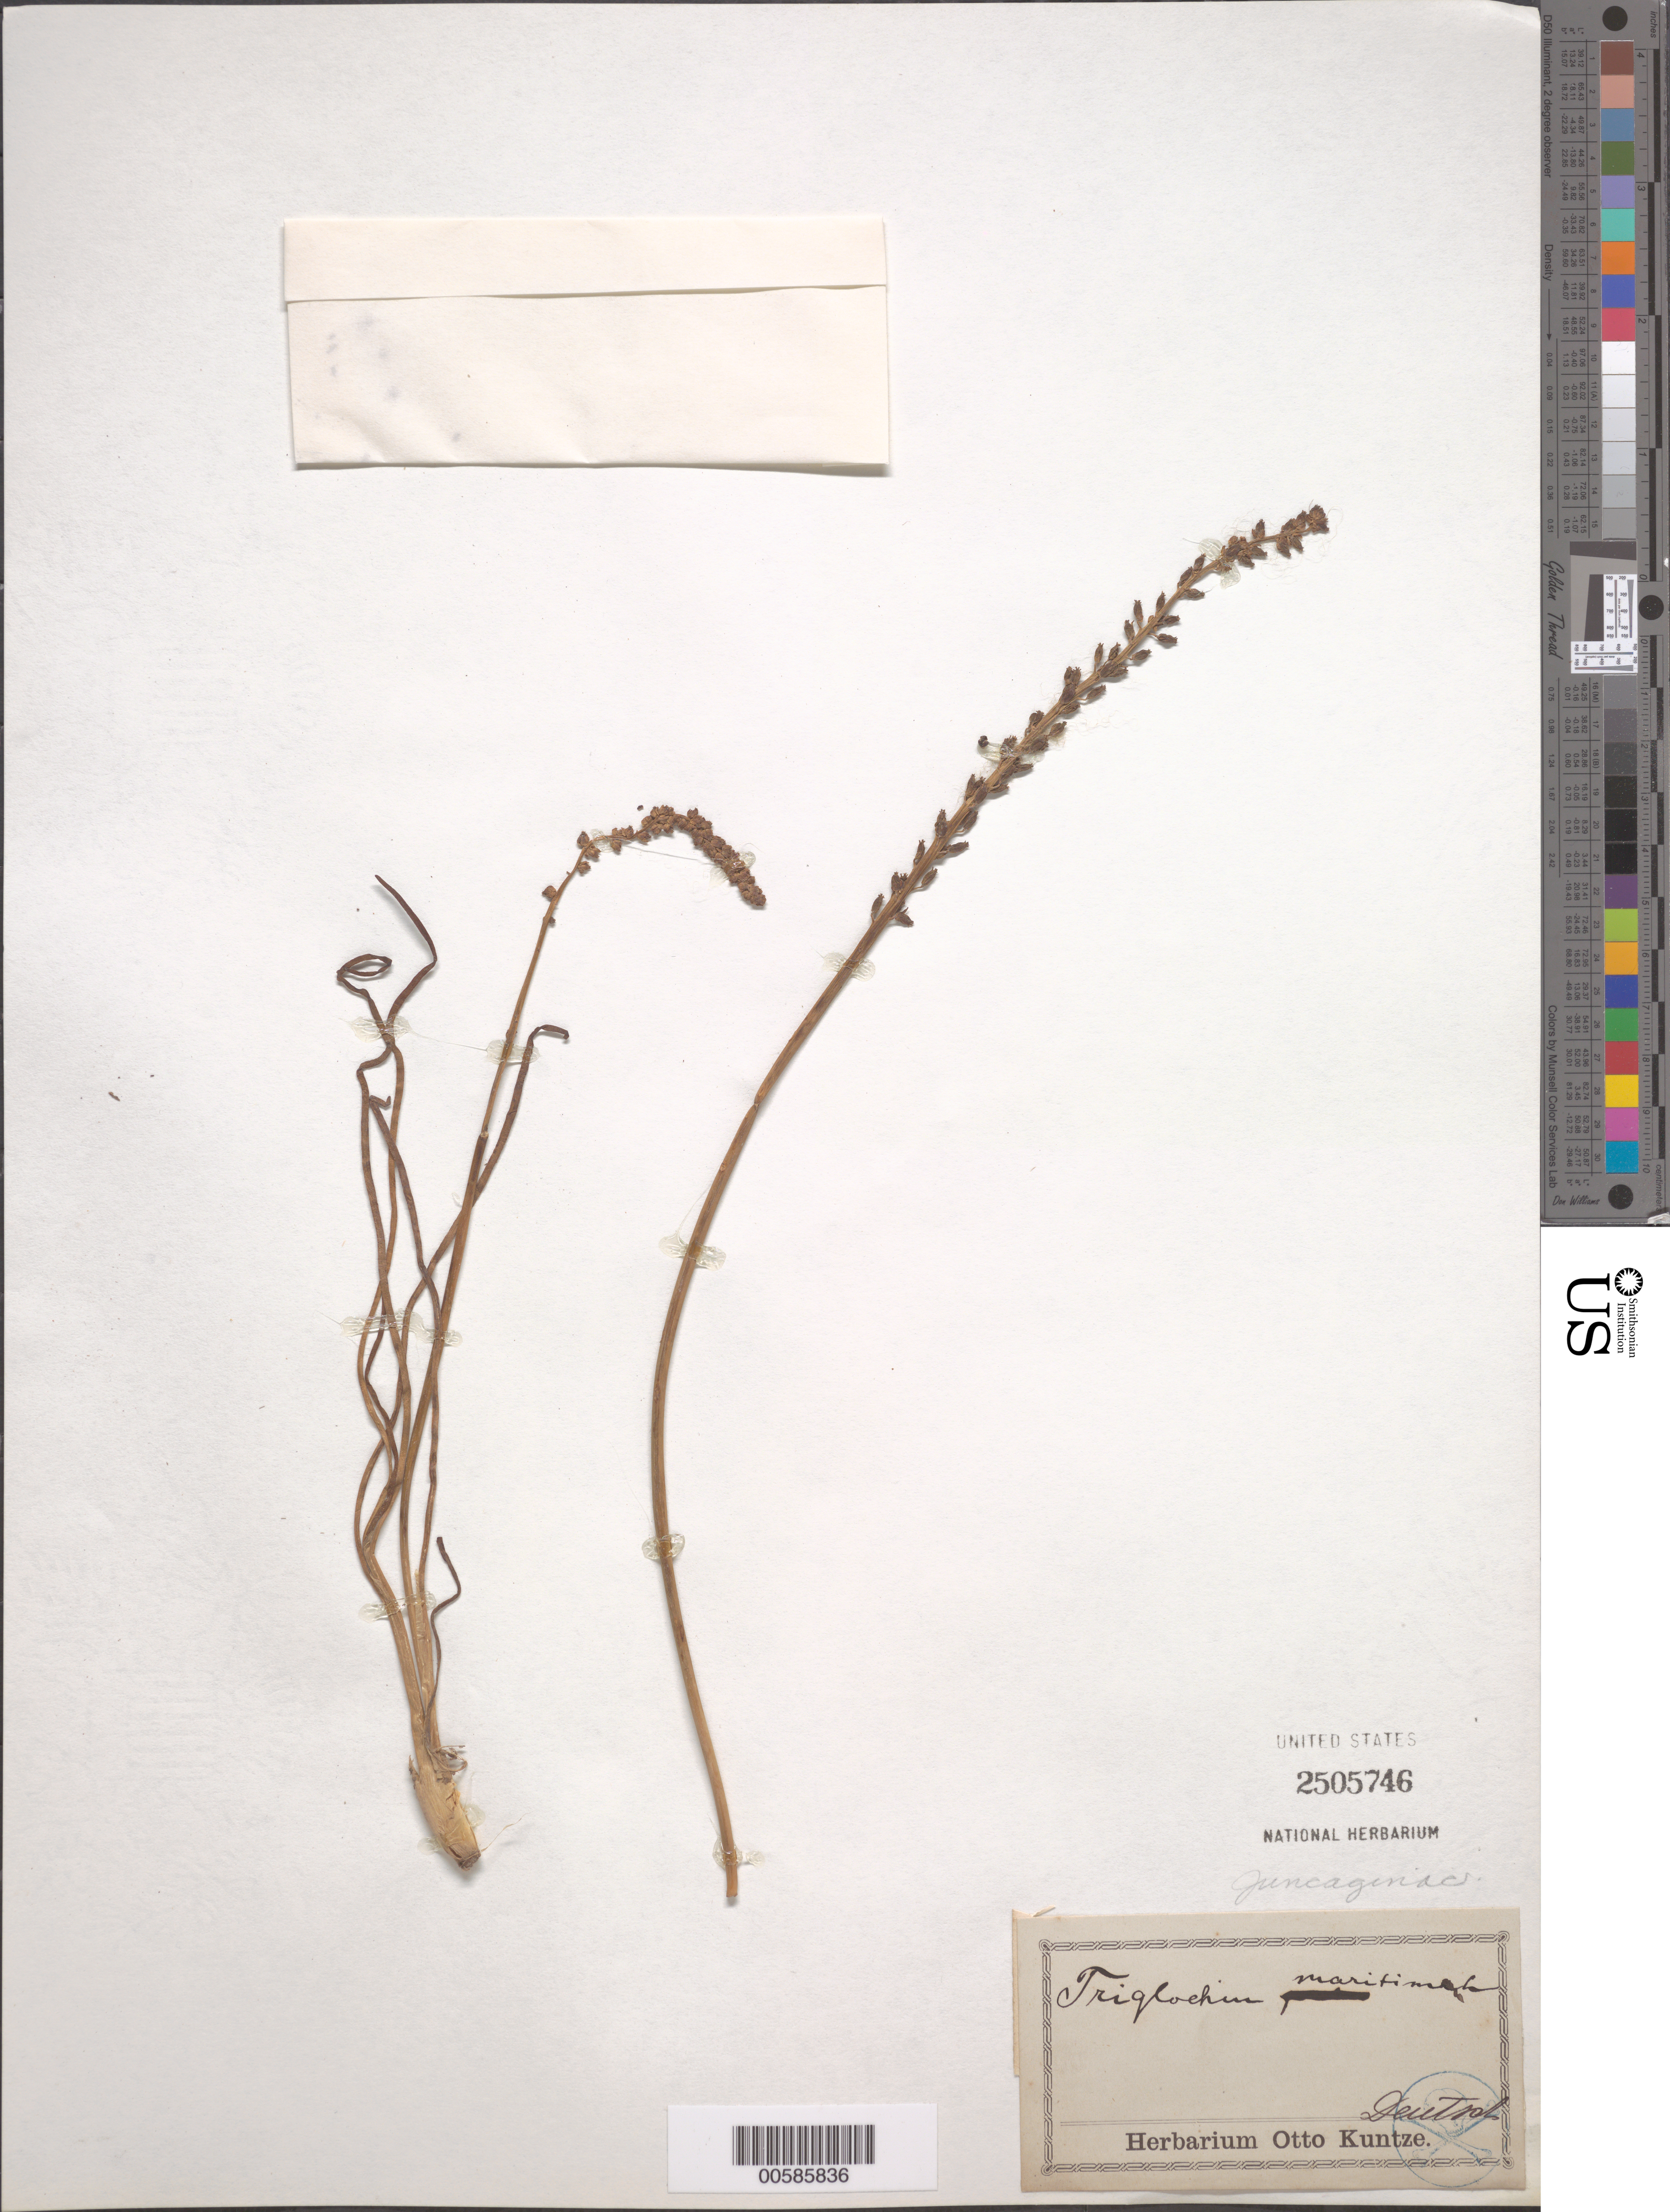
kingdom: Plantae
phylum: Tracheophyta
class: Liliopsida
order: Alismatales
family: Juncaginaceae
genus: Triglochin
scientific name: Triglochin maritima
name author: L.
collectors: C.E.O. Kuntze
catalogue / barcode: US 2505746